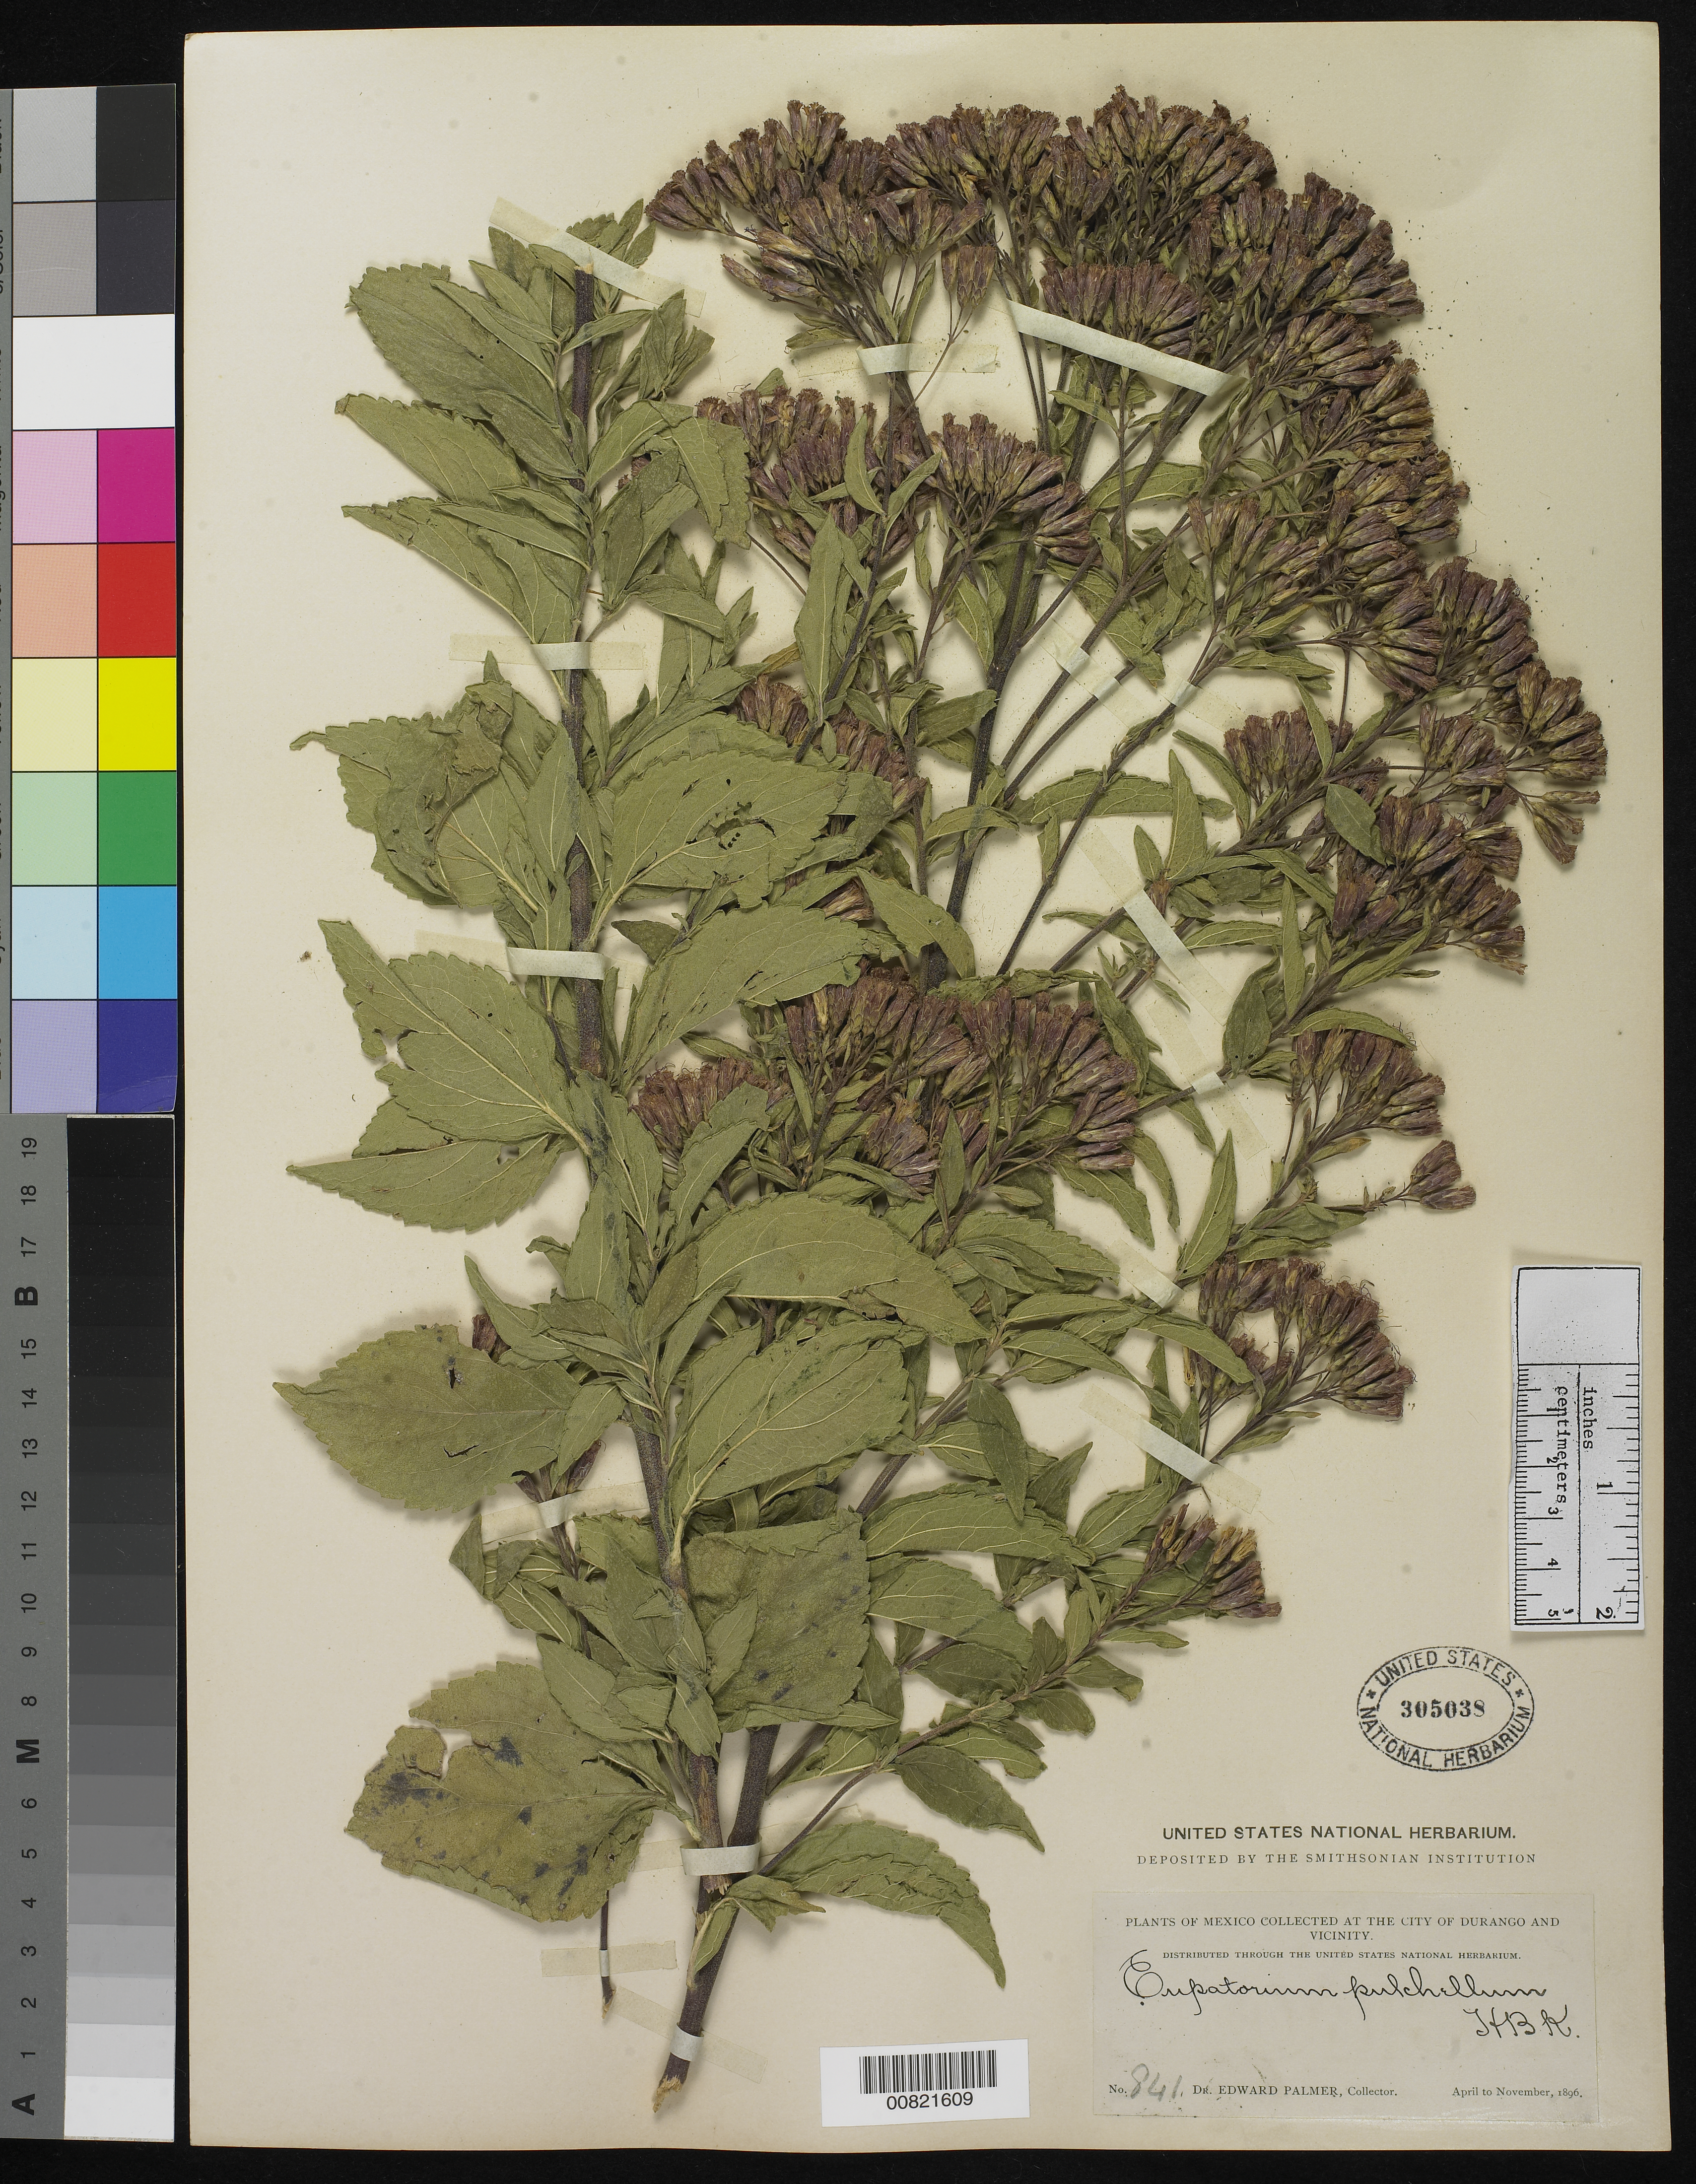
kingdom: Plantae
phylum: Tracheophyta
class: Magnoliopsida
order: Asterales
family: Asteraceae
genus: Chromolaena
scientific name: Chromolaena pulchella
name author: (Kunth) R.M. King & H. Rob.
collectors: E. Palmer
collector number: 841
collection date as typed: Apr 1896 to -- Nov 1896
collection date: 1896-04/1896-11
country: Mexico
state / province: Durango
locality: City of Durango and vicinity.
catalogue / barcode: US 305038